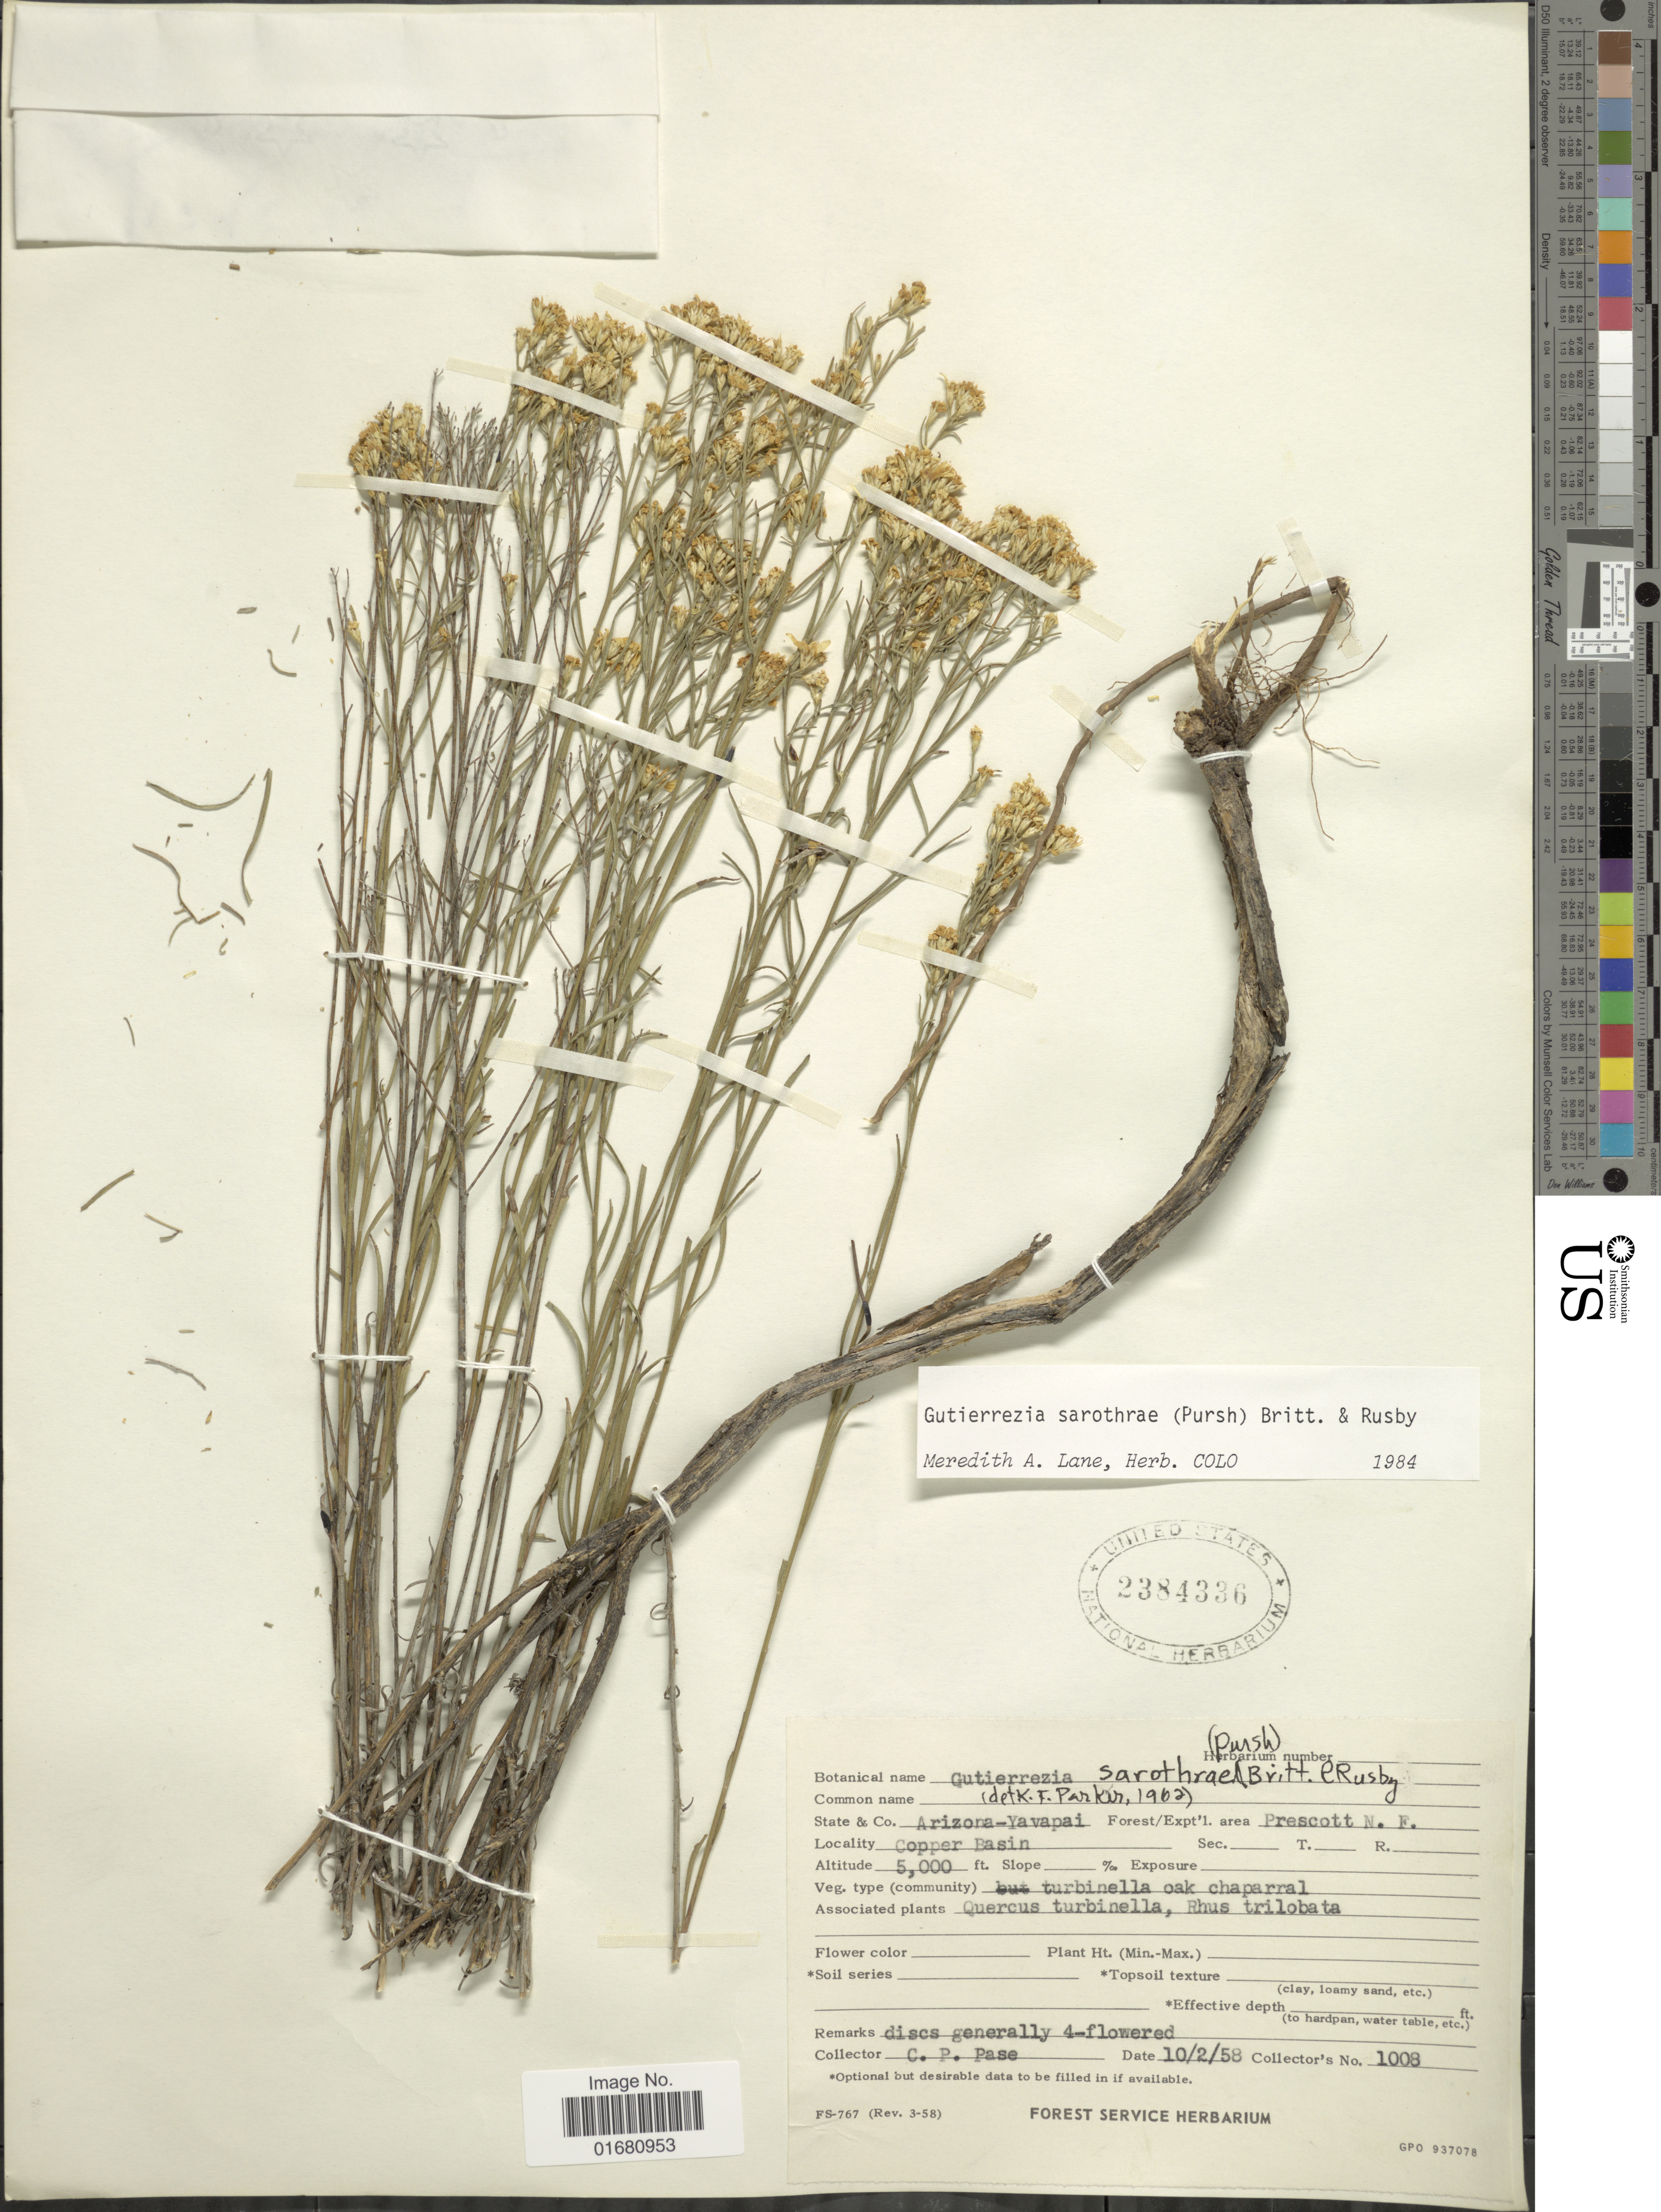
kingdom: Plantae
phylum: Tracheophyta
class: Magnoliopsida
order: Asterales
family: Asteraceae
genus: Gutierrezia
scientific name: Gutierrezia sarothrae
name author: (Pursh) Britton & Rusby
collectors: C. P. Pase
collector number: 1008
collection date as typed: Transcribed d/m/y: 2/10/58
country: United States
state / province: Arizona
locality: Yavapai, Forest/Expt'l area: Prescott N.F.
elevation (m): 1524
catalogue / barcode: US 2384336